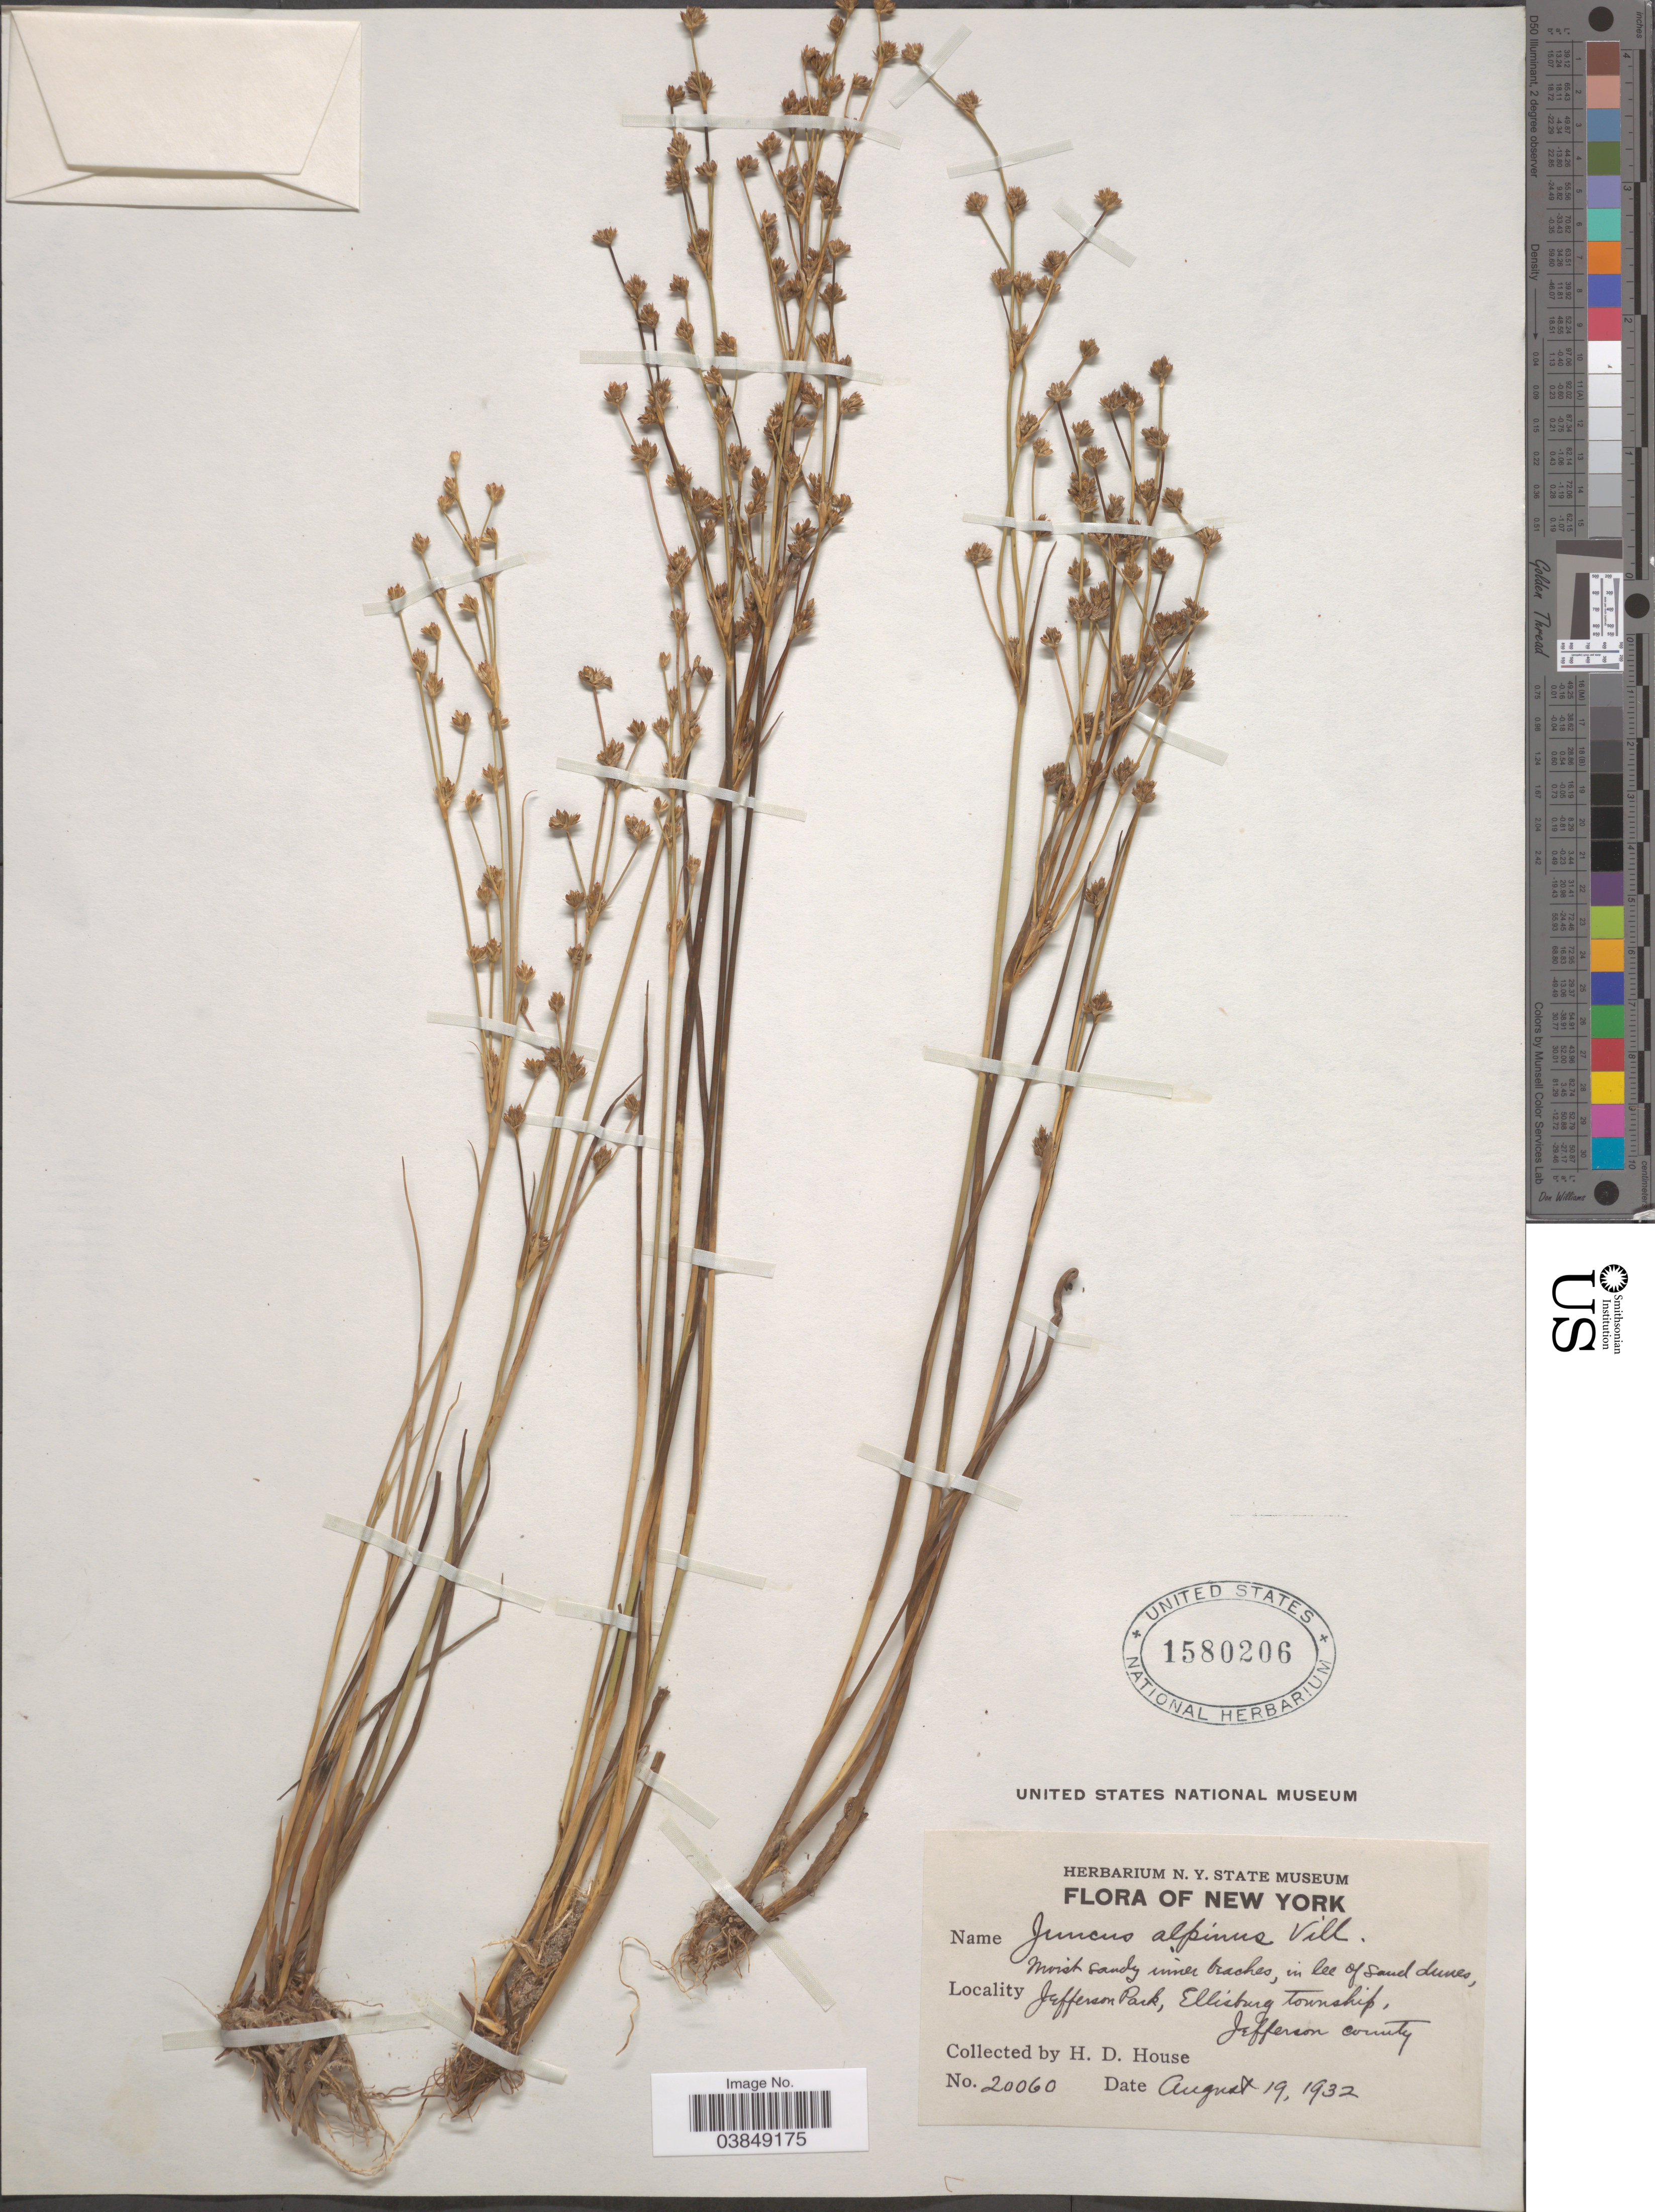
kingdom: Plantae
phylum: Tracheophyta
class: Liliopsida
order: Poales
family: Juncaceae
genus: Juncus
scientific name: Juncus alpinus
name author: Vill.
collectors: H. D. House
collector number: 20060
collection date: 1932-08-19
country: United States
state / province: New York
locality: Moist sandy inner beaches, in lee of Sand dunes, Jefferson Park, Ellisburg Township, Jefferson county.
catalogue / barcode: US 1580206